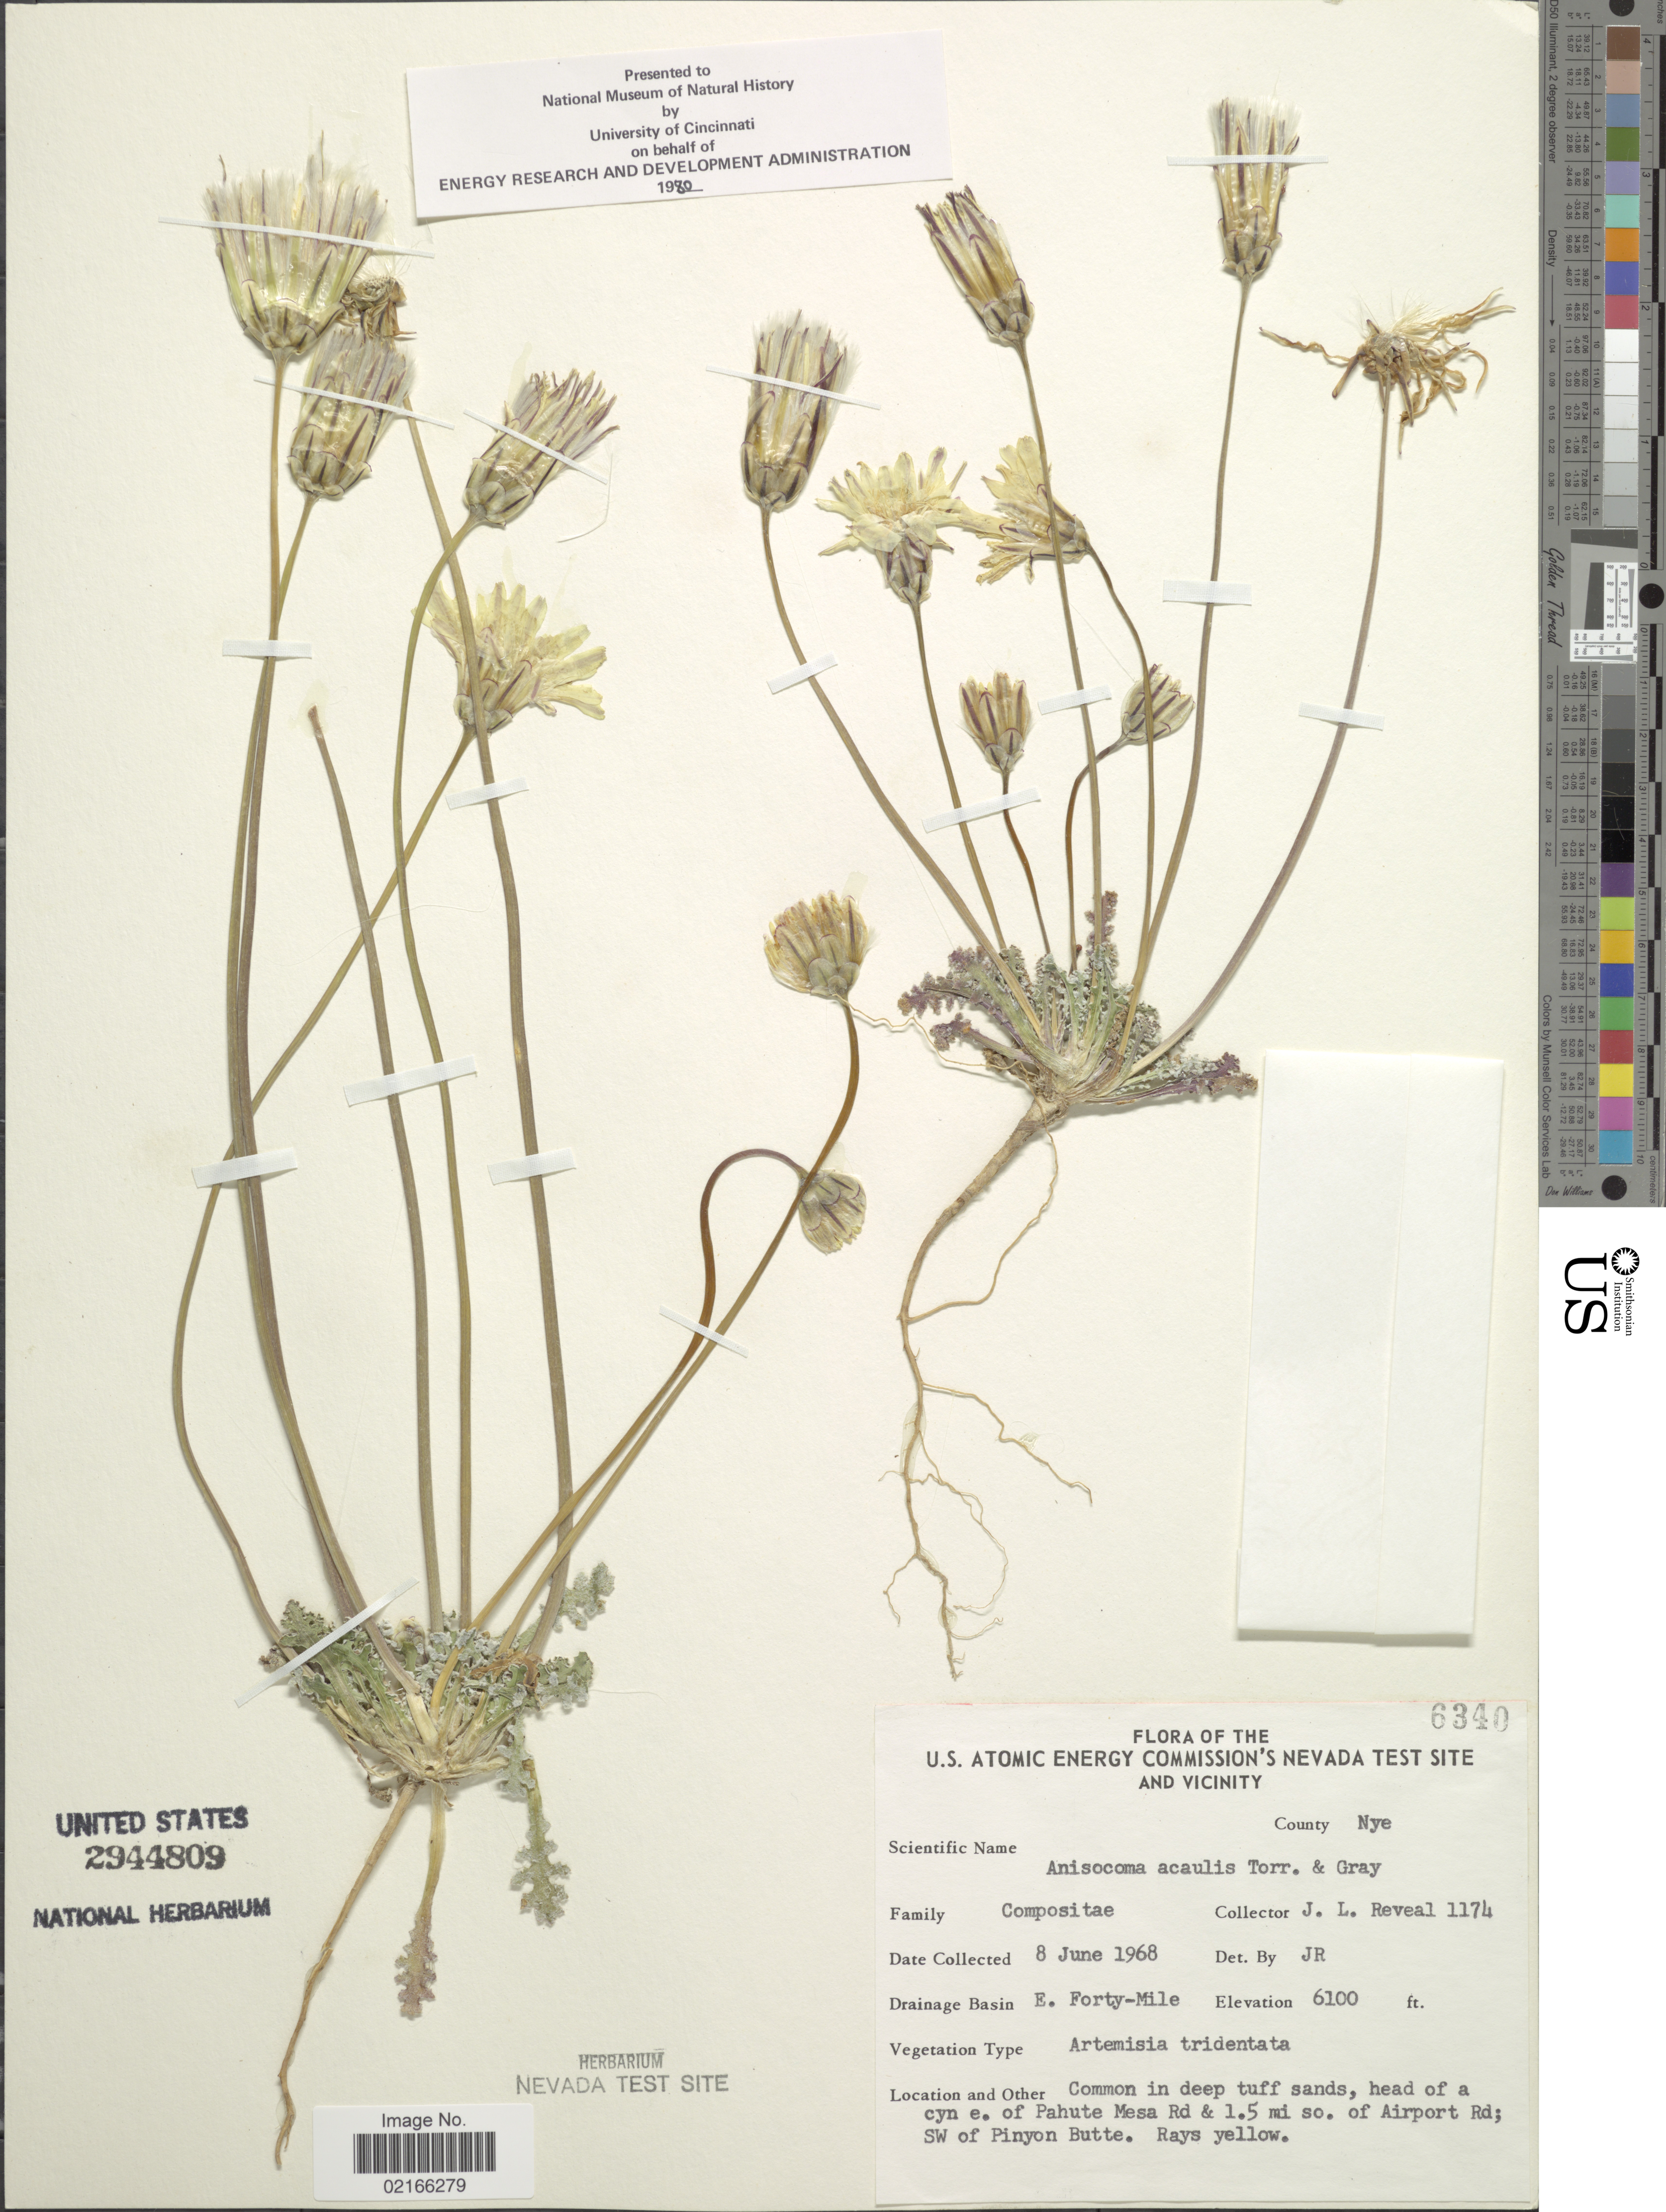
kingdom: Plantae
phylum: Tracheophyta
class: Magnoliopsida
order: Asterales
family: Asteraceae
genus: Anisocoma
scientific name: Anisocoma acaulis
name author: Torr. & A. Gray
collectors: J. L. Reveal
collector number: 1174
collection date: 1968-06-08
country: United States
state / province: Nevada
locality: U. S. Atomic Energy Commission's Nevada Test Site and vicinity. County Nye. Drainage Basin E. Forty-Mile. head of a cyn e. of Pahute Mesa Rd & 1.5 mi so. of Airport Rd; SW of Pinyon Butte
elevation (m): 1859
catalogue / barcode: US 2944809